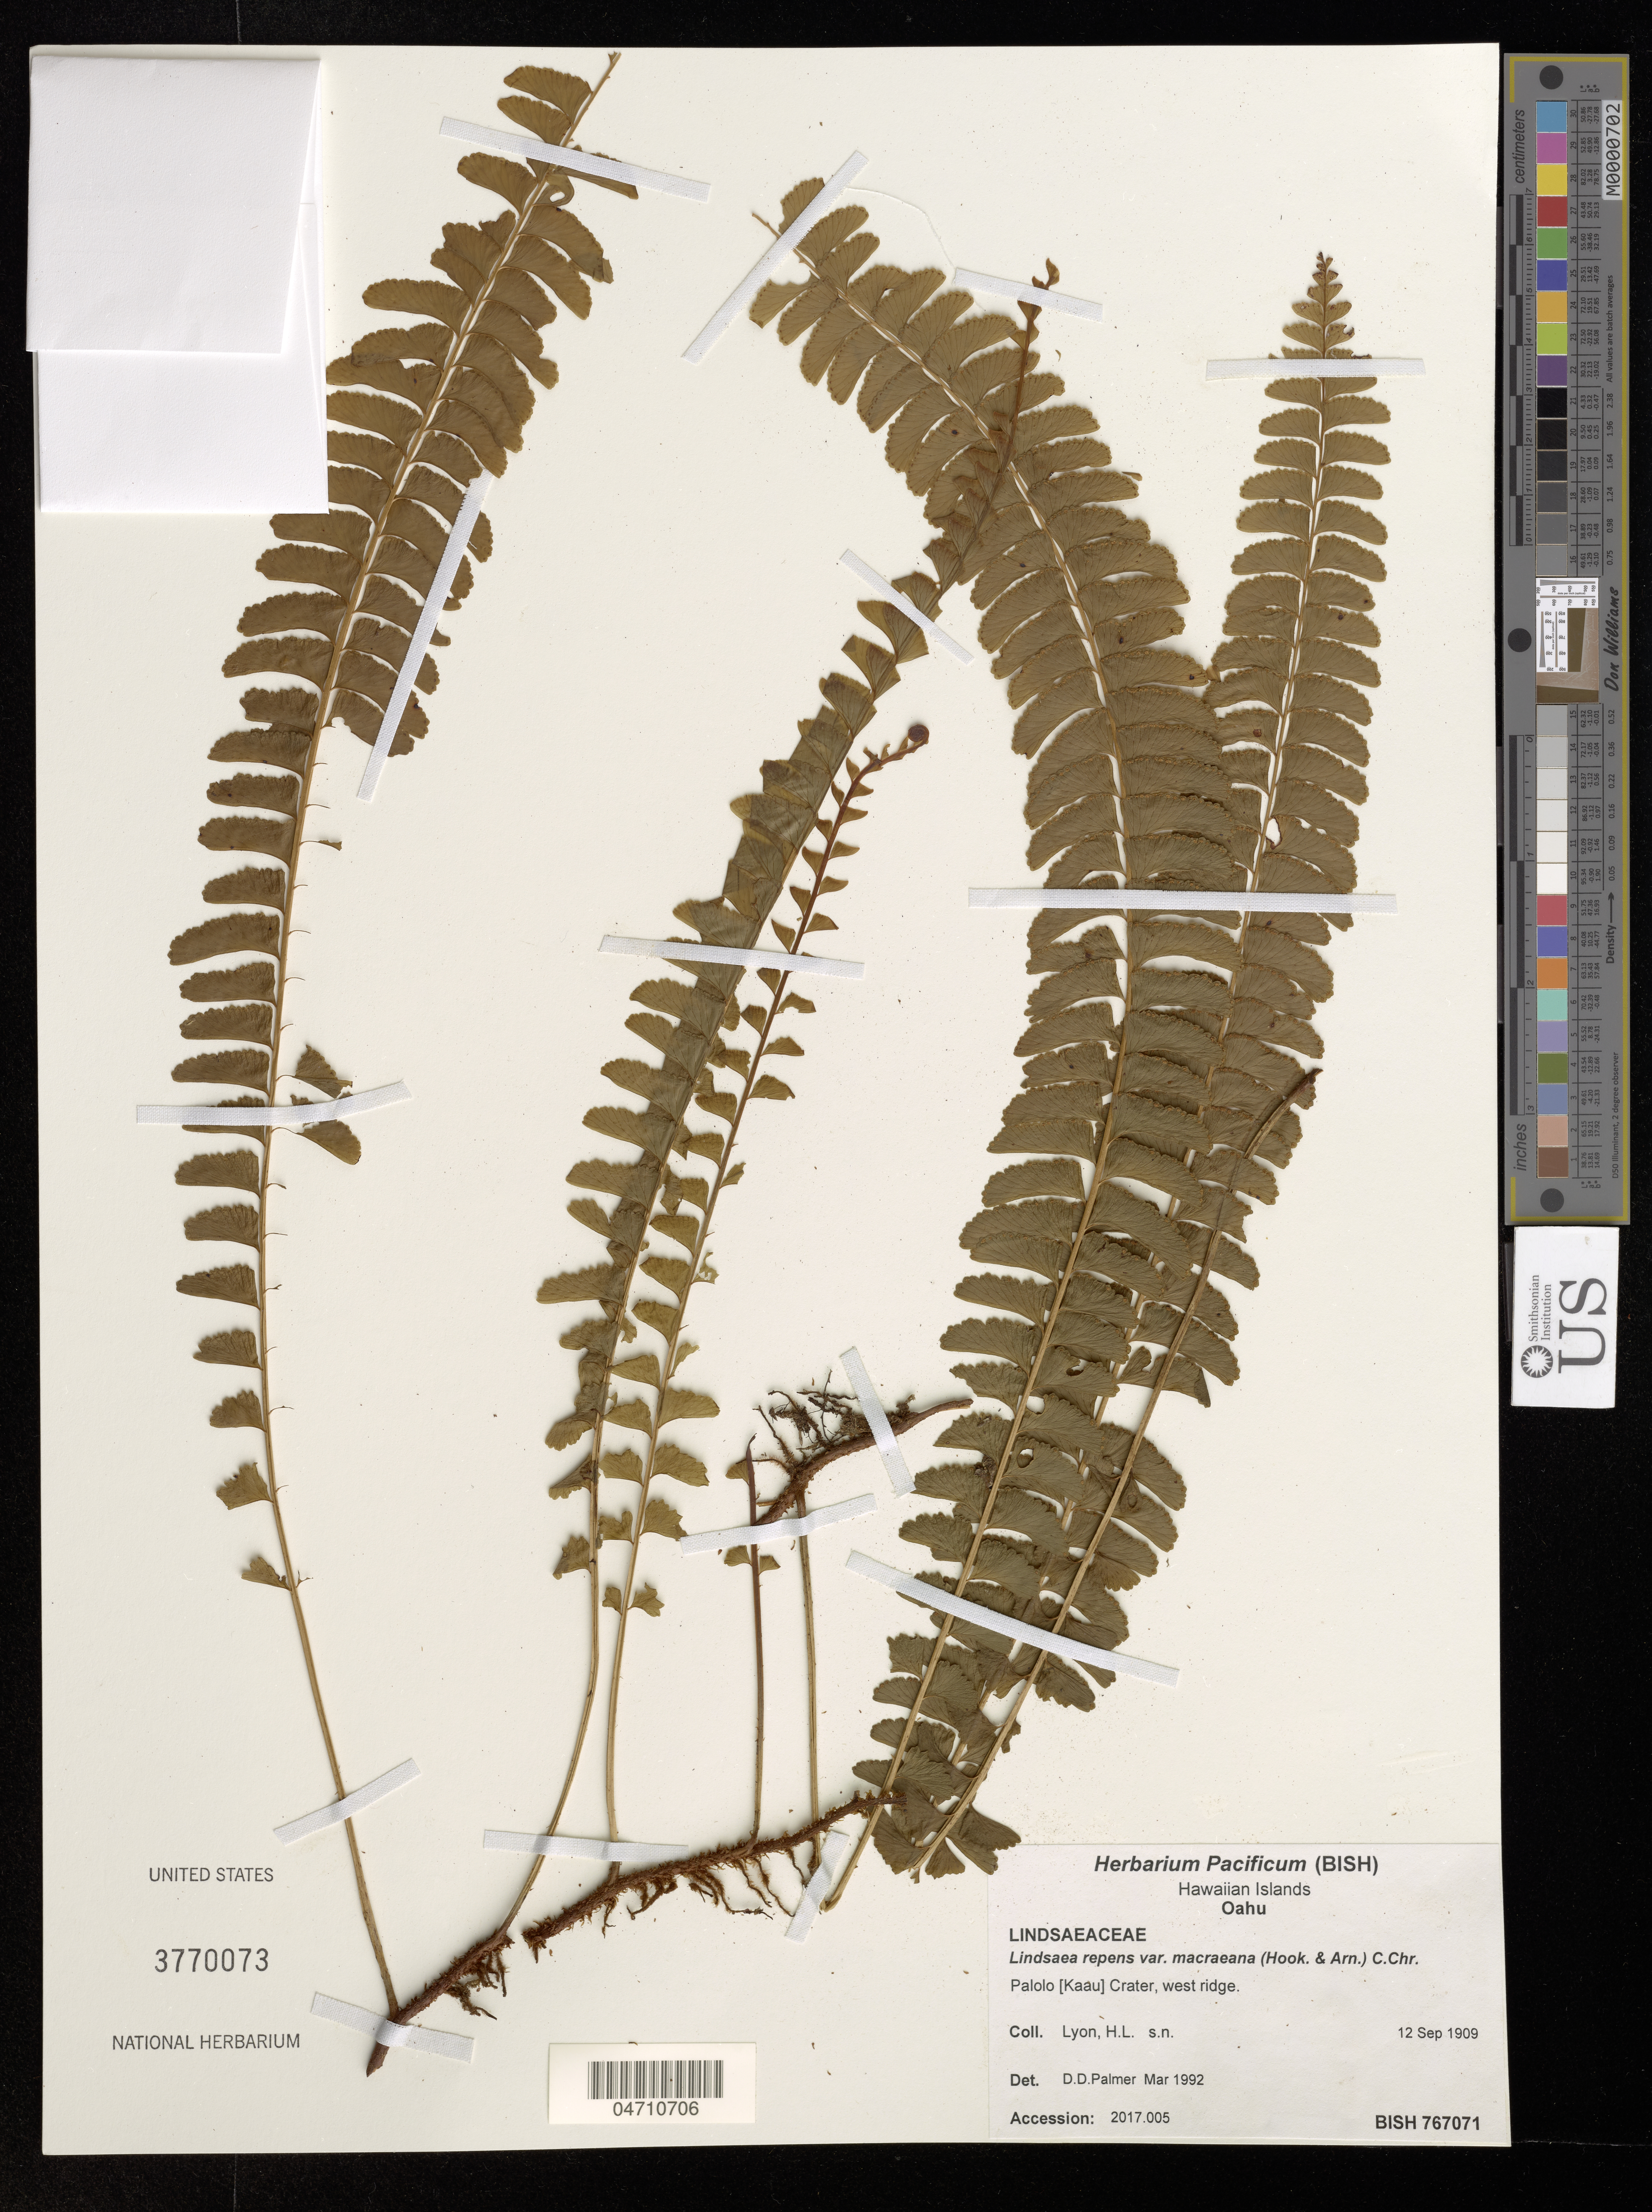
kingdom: Plantae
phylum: Tracheophyta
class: Polypodiopsida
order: Polypodiales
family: Lindsaeaceae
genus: Lindsaea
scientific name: Lindsaea repens var. macraeana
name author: (Hook. & Arn.) Mett. ex Kuhn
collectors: H. Lyon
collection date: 1909-09-12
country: United States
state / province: Hawaii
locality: Hawaiian Islands. Oahu. Palolo [Kaau] Crater, west ridge.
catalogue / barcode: US 3770073